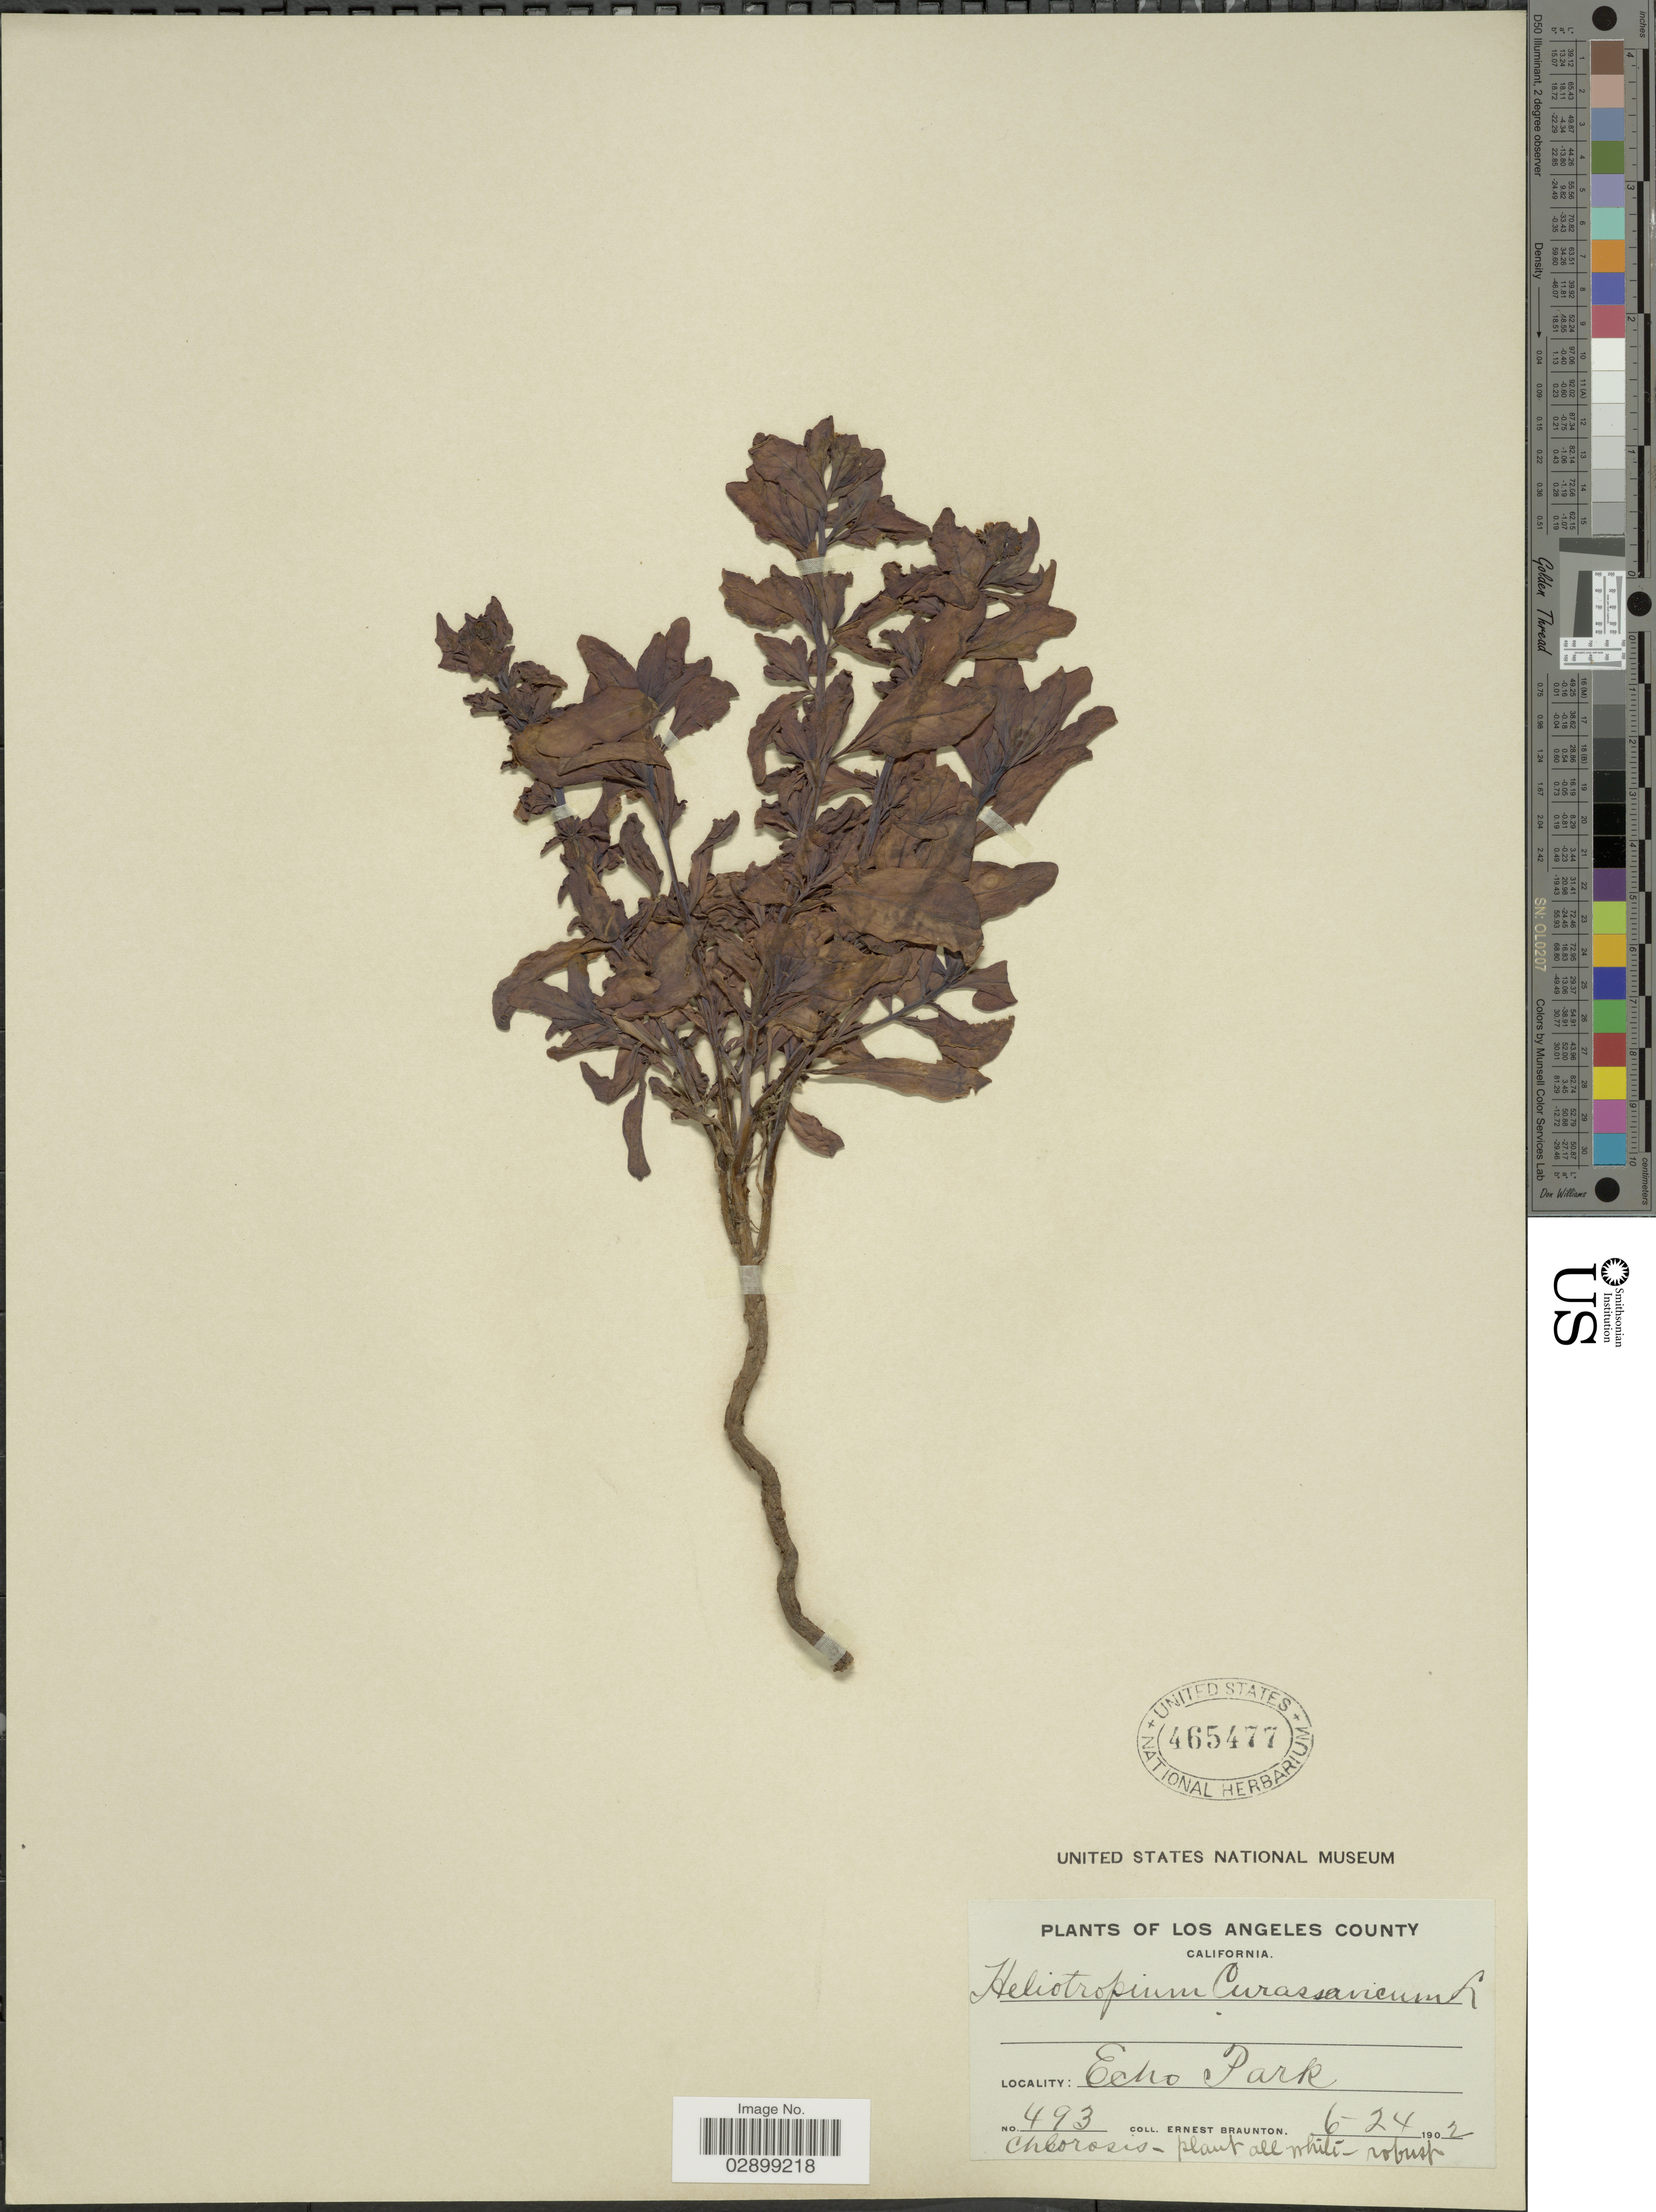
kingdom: Plantae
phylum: Tracheophyta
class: Magnoliopsida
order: Boraginales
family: Heliotropiaceae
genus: Heliotropium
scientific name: Heliotropium sp.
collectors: E. Braunton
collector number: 493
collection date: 1902-06-24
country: United States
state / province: California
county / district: Los Angeles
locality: Los Angeles County. Echo Park.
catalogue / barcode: US 465477